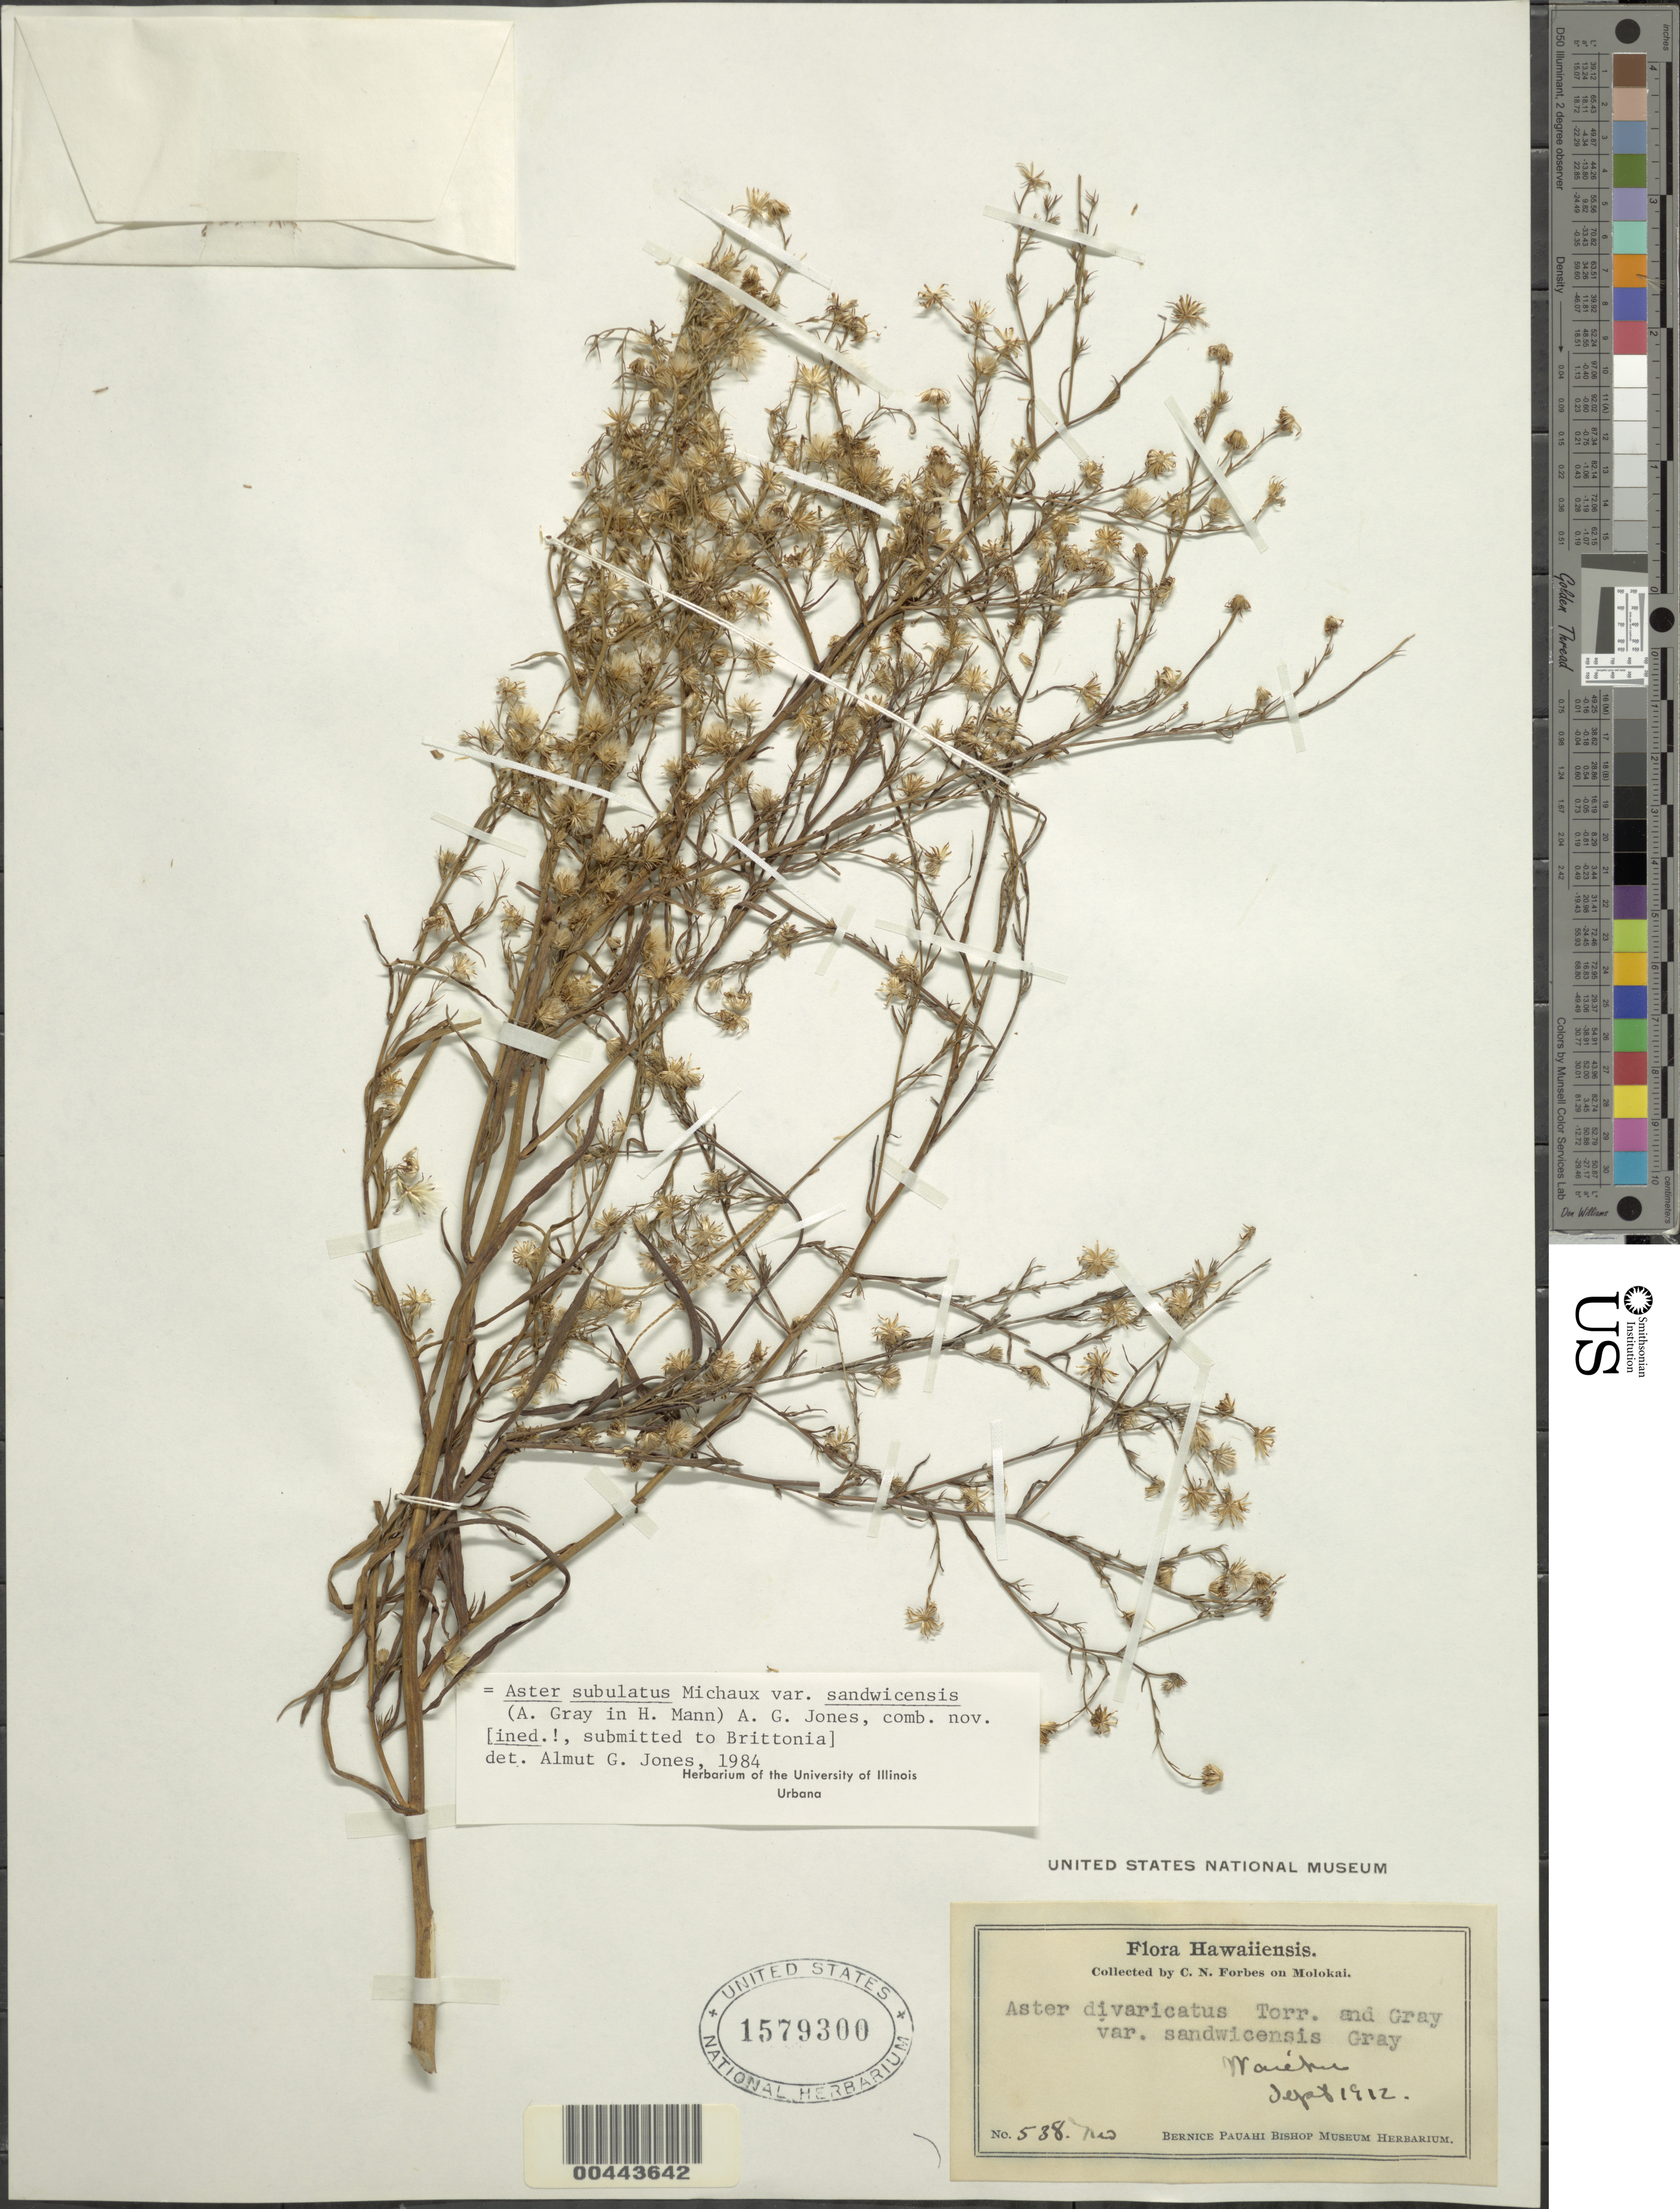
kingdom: Plantae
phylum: Tracheophyta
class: Magnoliopsida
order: Asterales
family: Asteraceae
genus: Symphyotrichum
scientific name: Symphyotrichum expansum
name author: (Poepp. ex Spreng.) G.L. Nesom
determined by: Wagner, W. L., (BOT), Smithsonian Institution - National Museum of Natural History (UNITED STATES)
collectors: C. N. Forbes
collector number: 538.Mo.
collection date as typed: Sep 1912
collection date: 1912-09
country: United States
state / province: Hawaii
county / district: Maui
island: Moloka'i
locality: Waiehu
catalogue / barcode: US 1579300